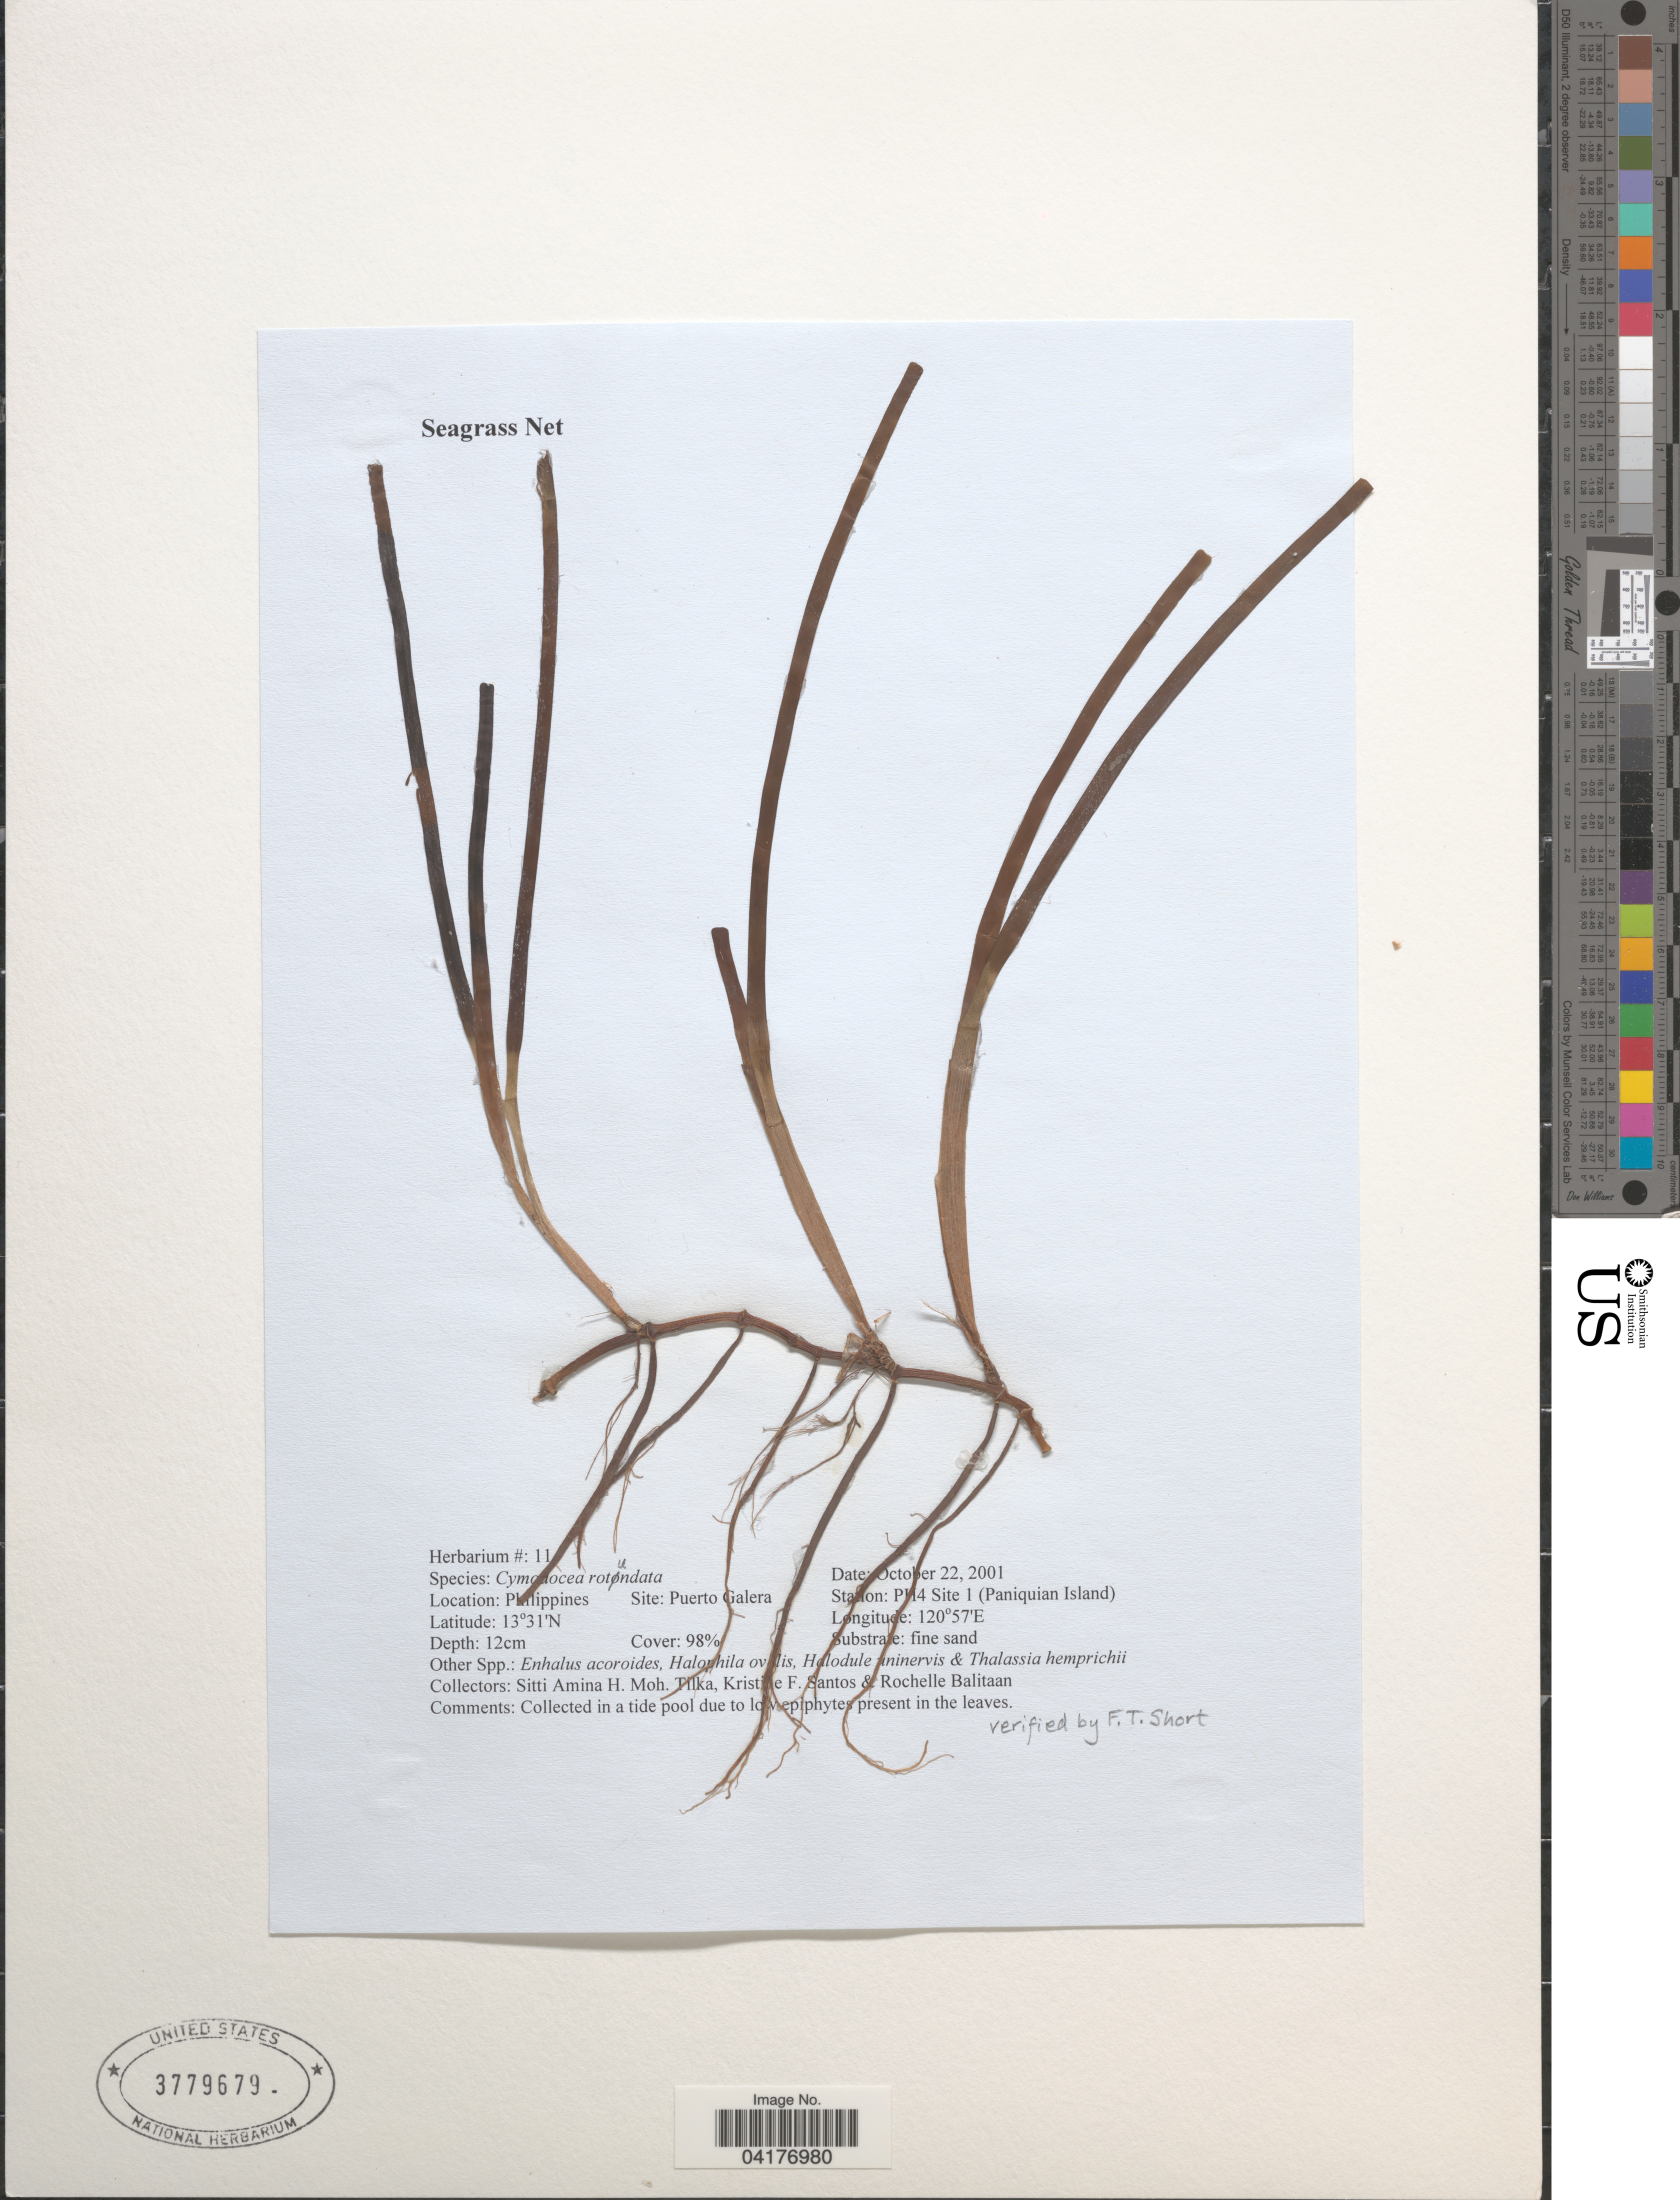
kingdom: Plantae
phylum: Tracheophyta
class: Liliopsida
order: Alismatales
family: Cymodoceaceae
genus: Cymodocea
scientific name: Cymodocea rotundata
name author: Asch. & Schweinf.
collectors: S. Tilka, K. Santos & R. Balitaan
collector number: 11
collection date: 2001-10-22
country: Philippines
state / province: Mimaropa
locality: Site: Puerto Galera. Station: PH4 Site 1 (Paniquian Island).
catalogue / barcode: US 3779679